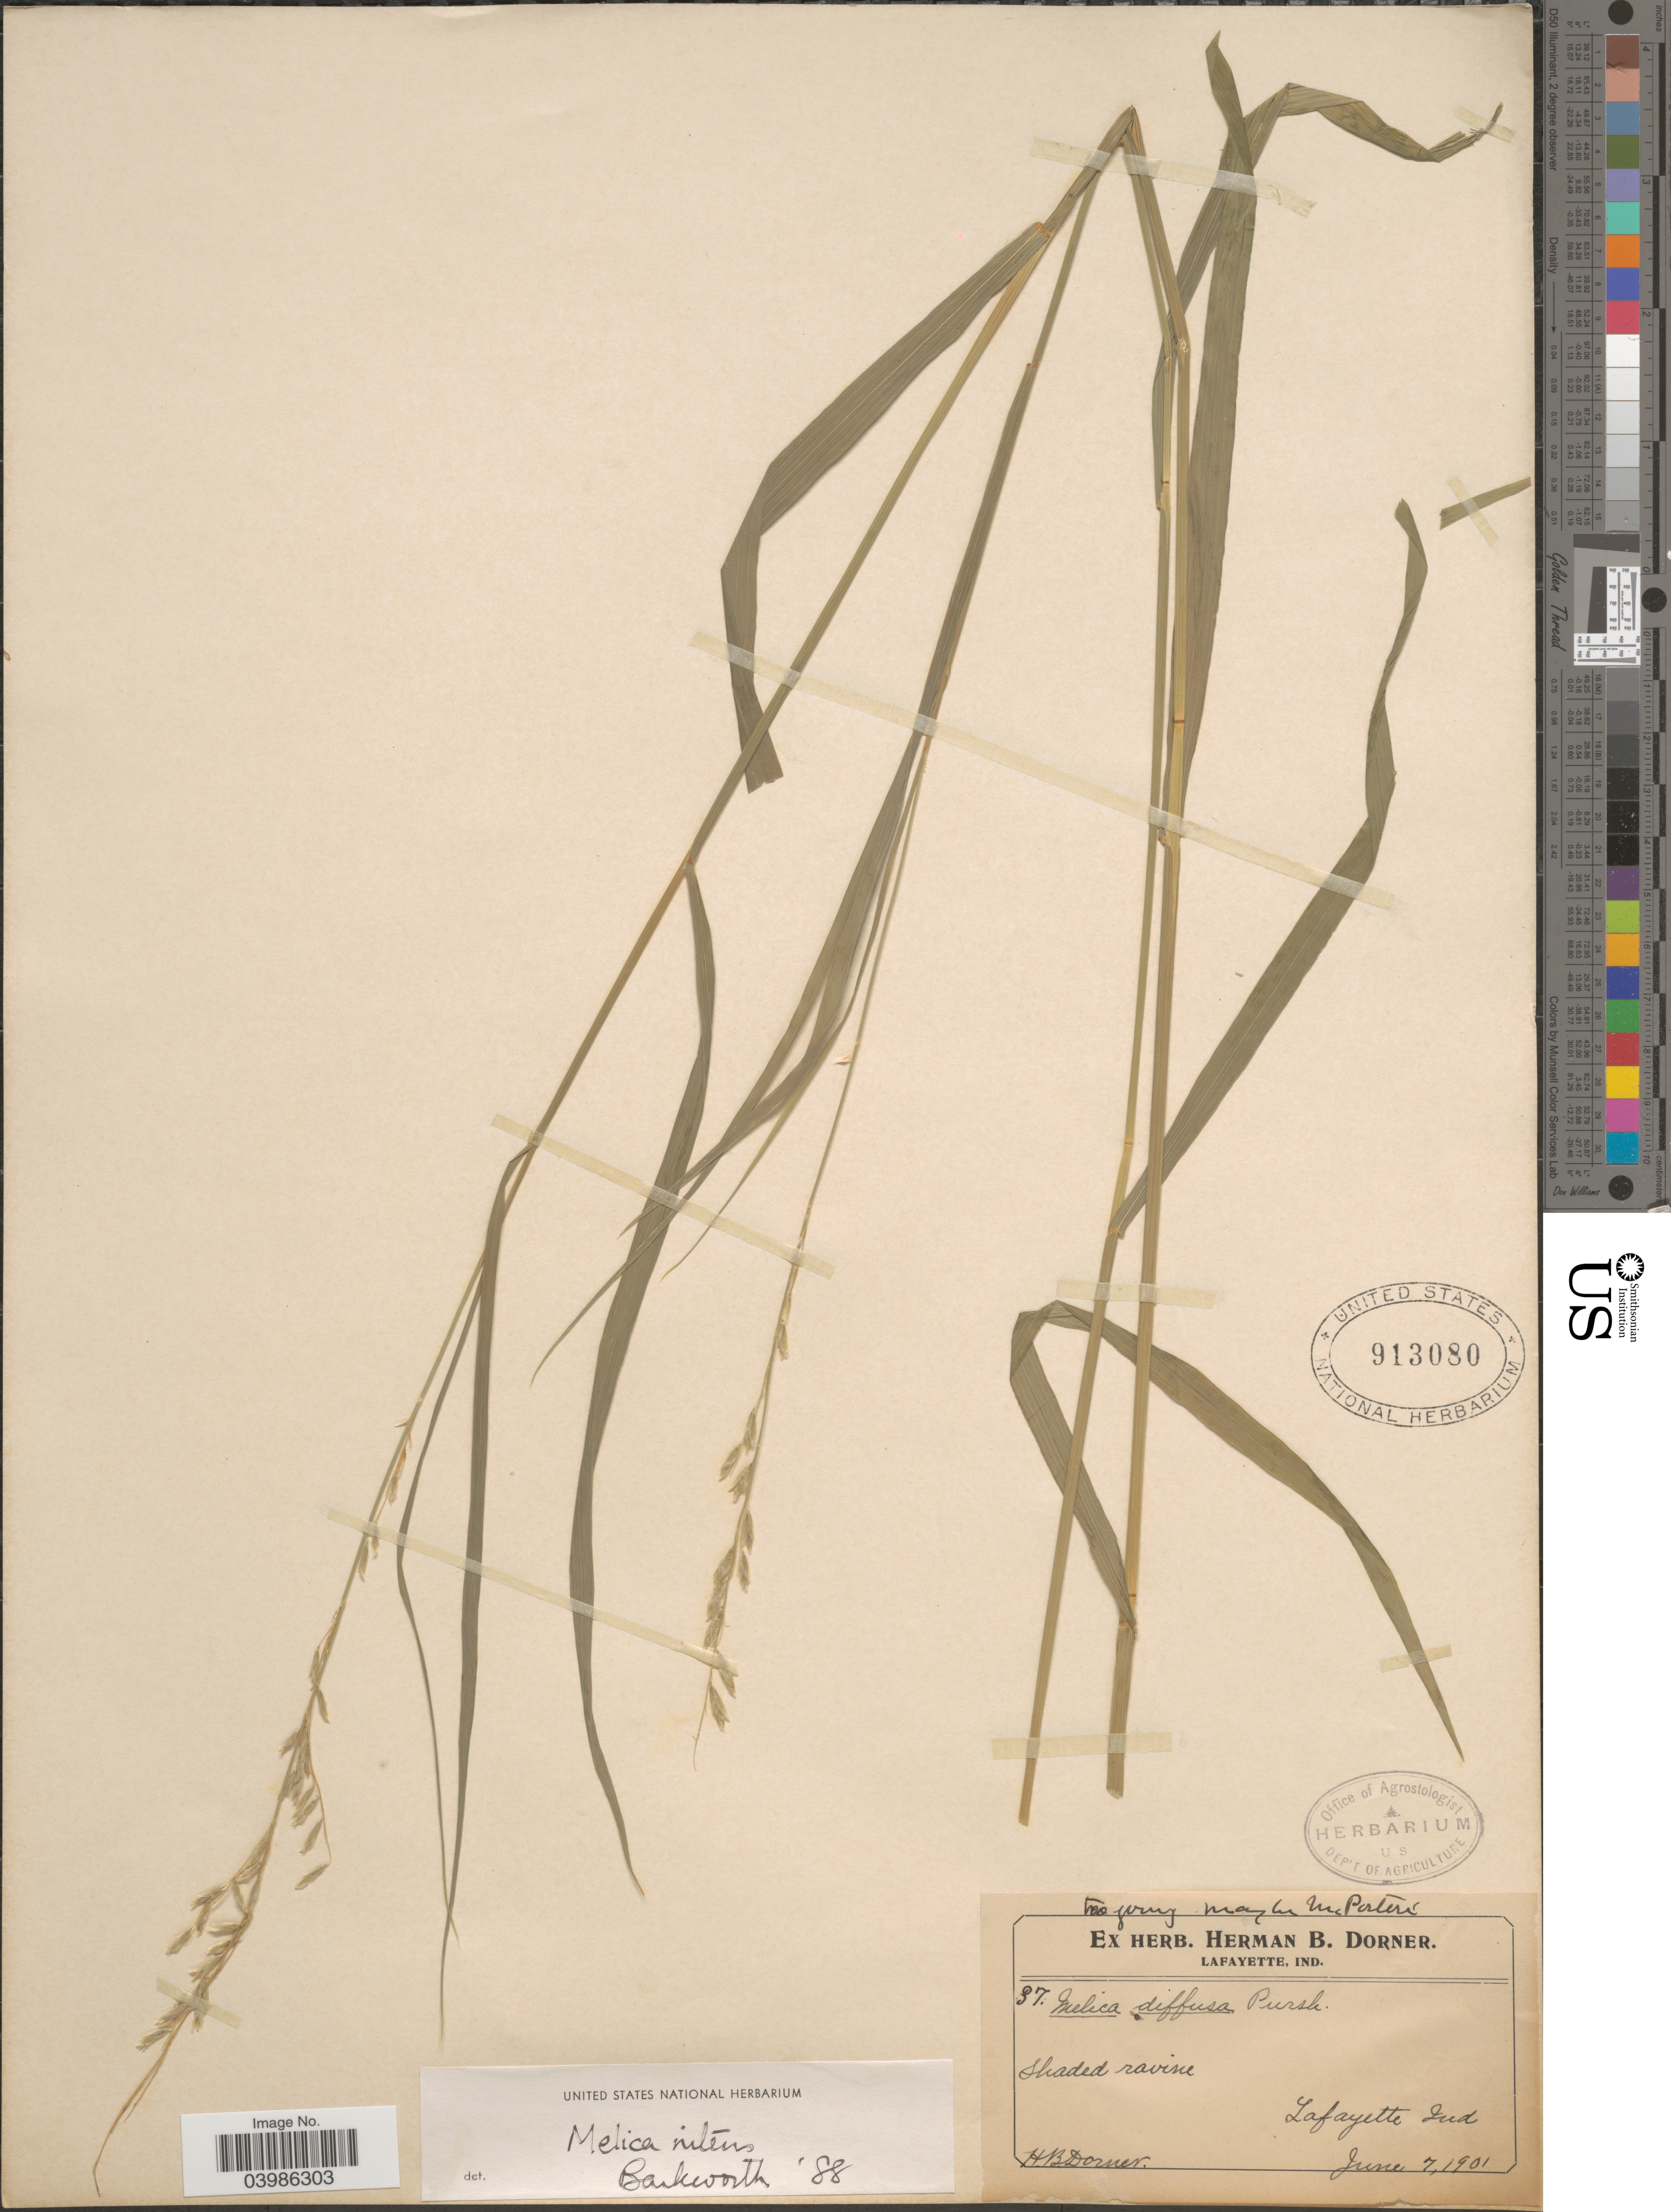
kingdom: Plantae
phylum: Tracheophyta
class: Liliopsida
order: Poales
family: Poaceae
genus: Melica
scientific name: Melica nitens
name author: (Scribn.) Nutt. ex Piper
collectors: H. Dorner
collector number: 37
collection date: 1901-06-07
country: United States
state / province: Indiana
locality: Lafayette.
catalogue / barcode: US 913080